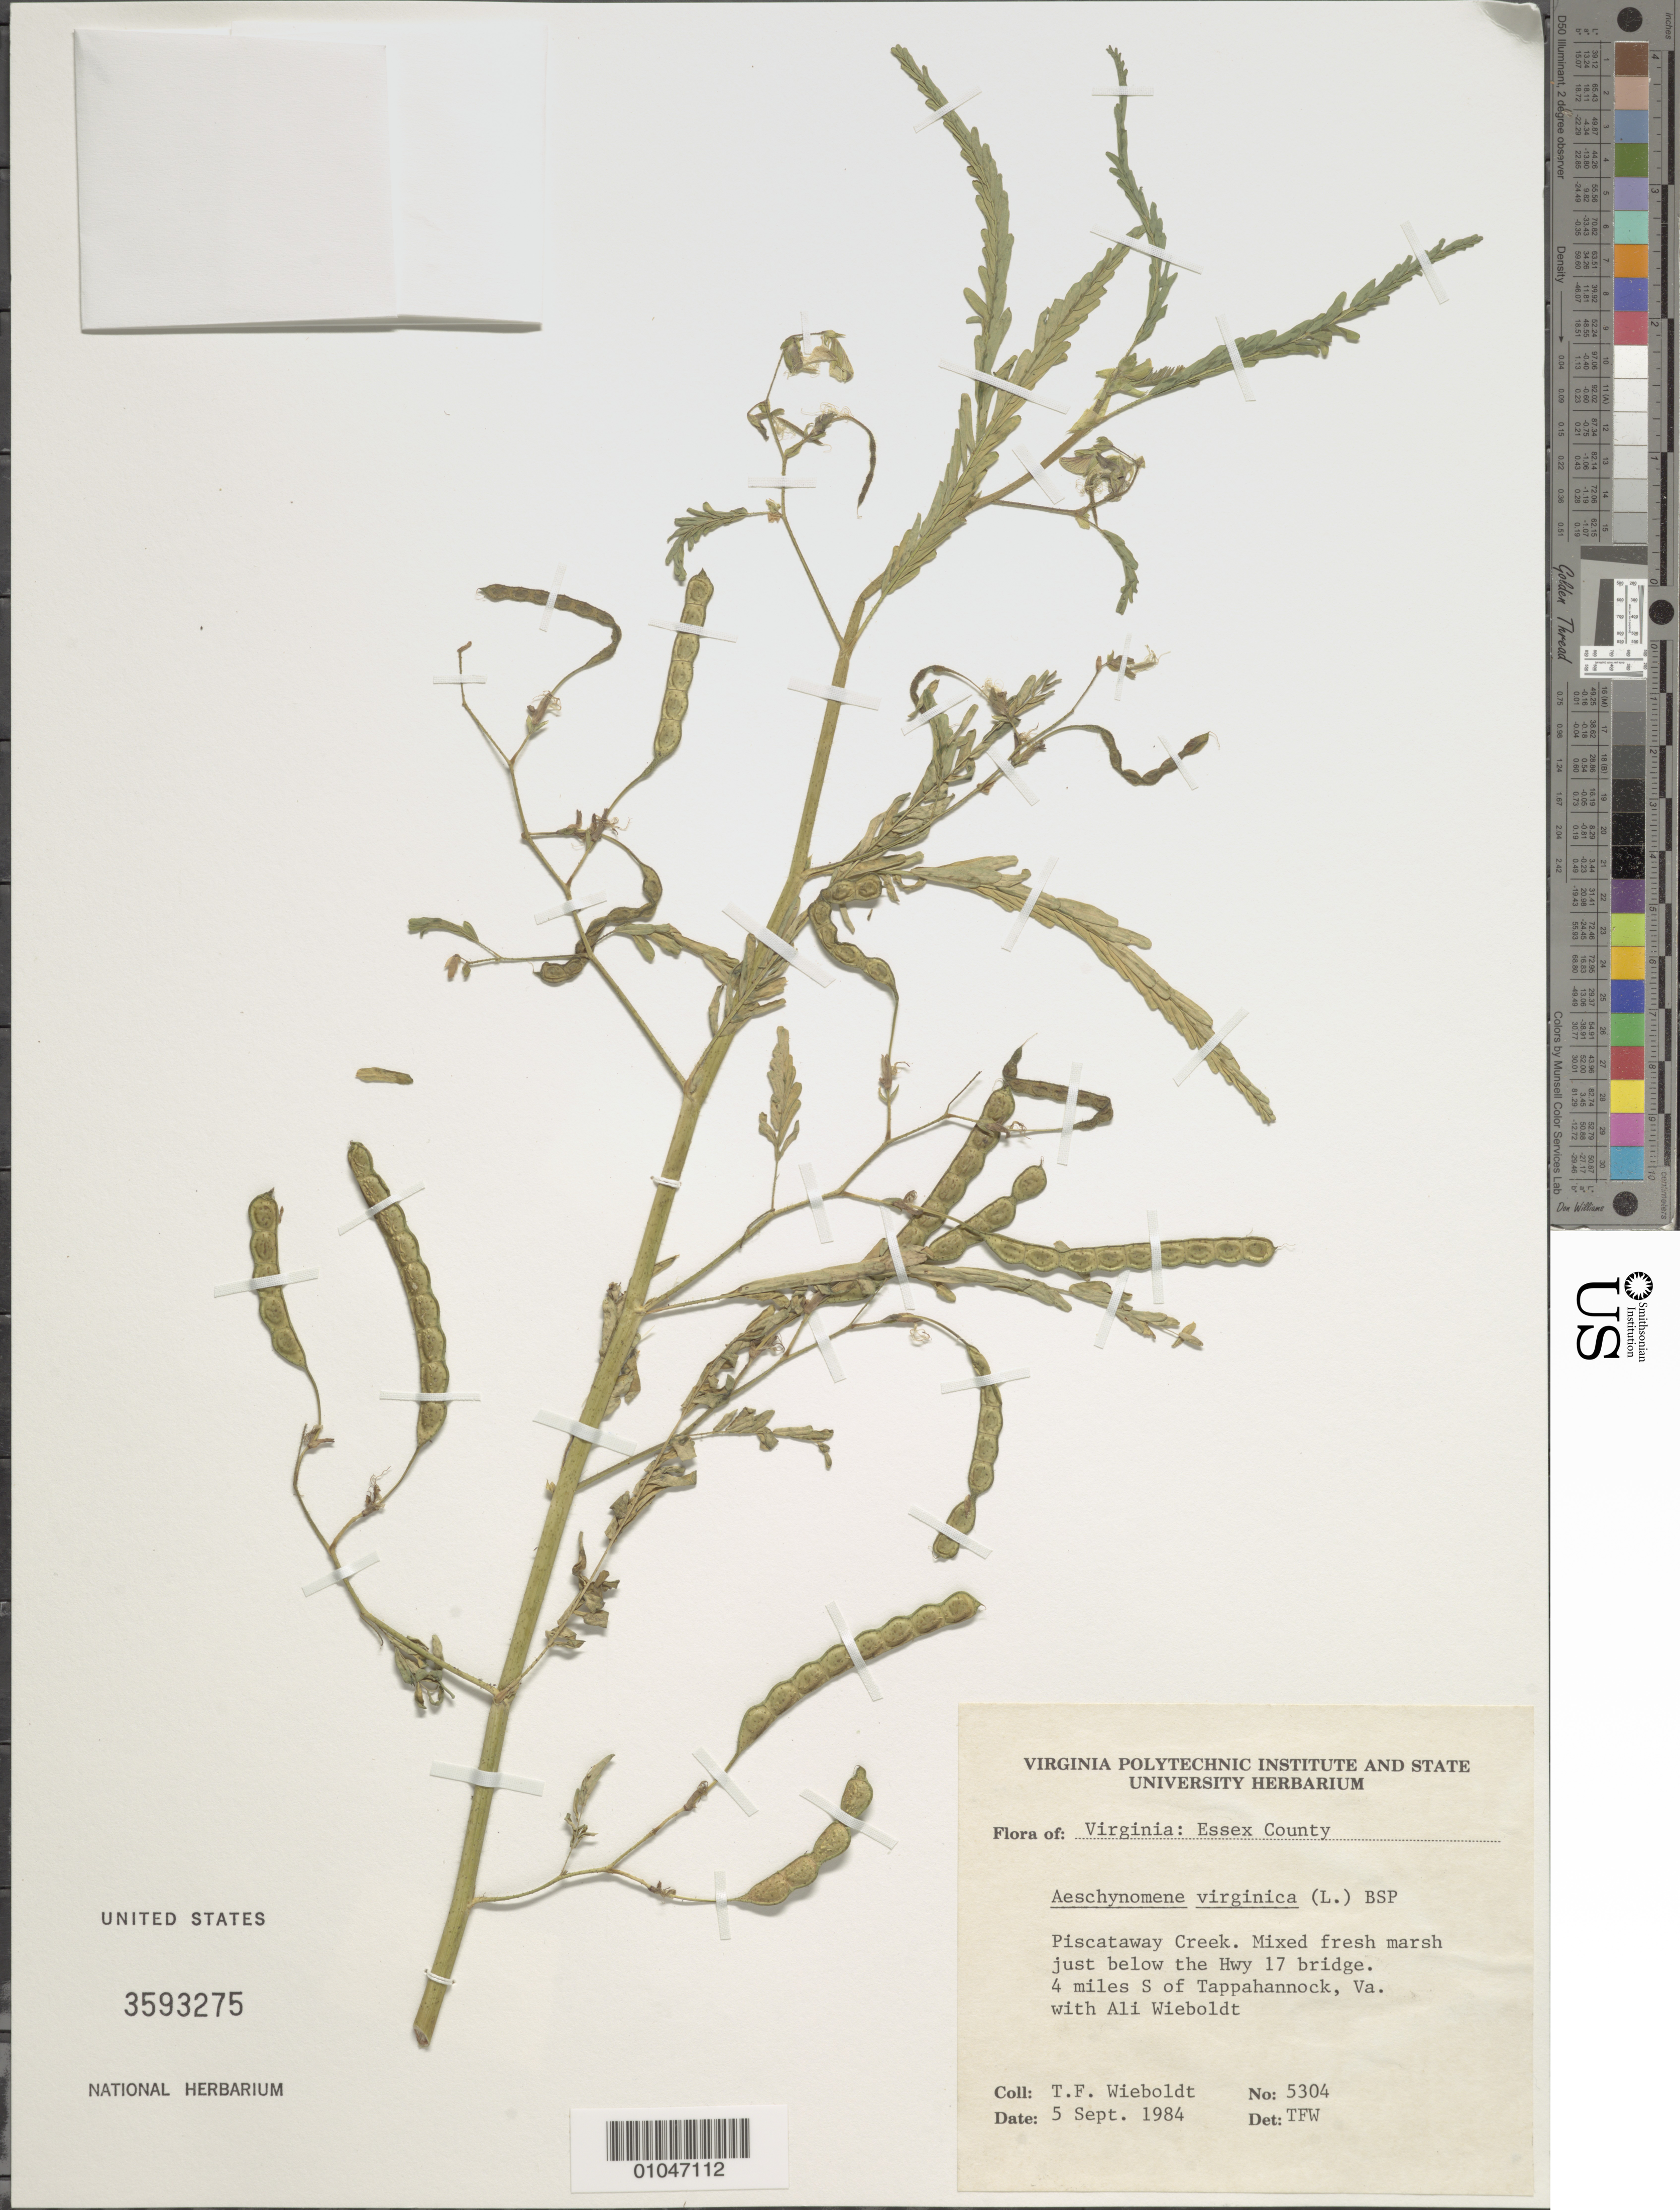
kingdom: Plantae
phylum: Tracheophyta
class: Magnoliopsida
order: Fabales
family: Fabaceae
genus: Aeschynomene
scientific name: Aeschynomene virginica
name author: (L.) Britton, Stearns & Poggenb.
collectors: T. Wieboldt & A. Wieboldt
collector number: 5304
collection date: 1984-09-05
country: United States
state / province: Virginia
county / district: Essex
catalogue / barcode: US 3593275